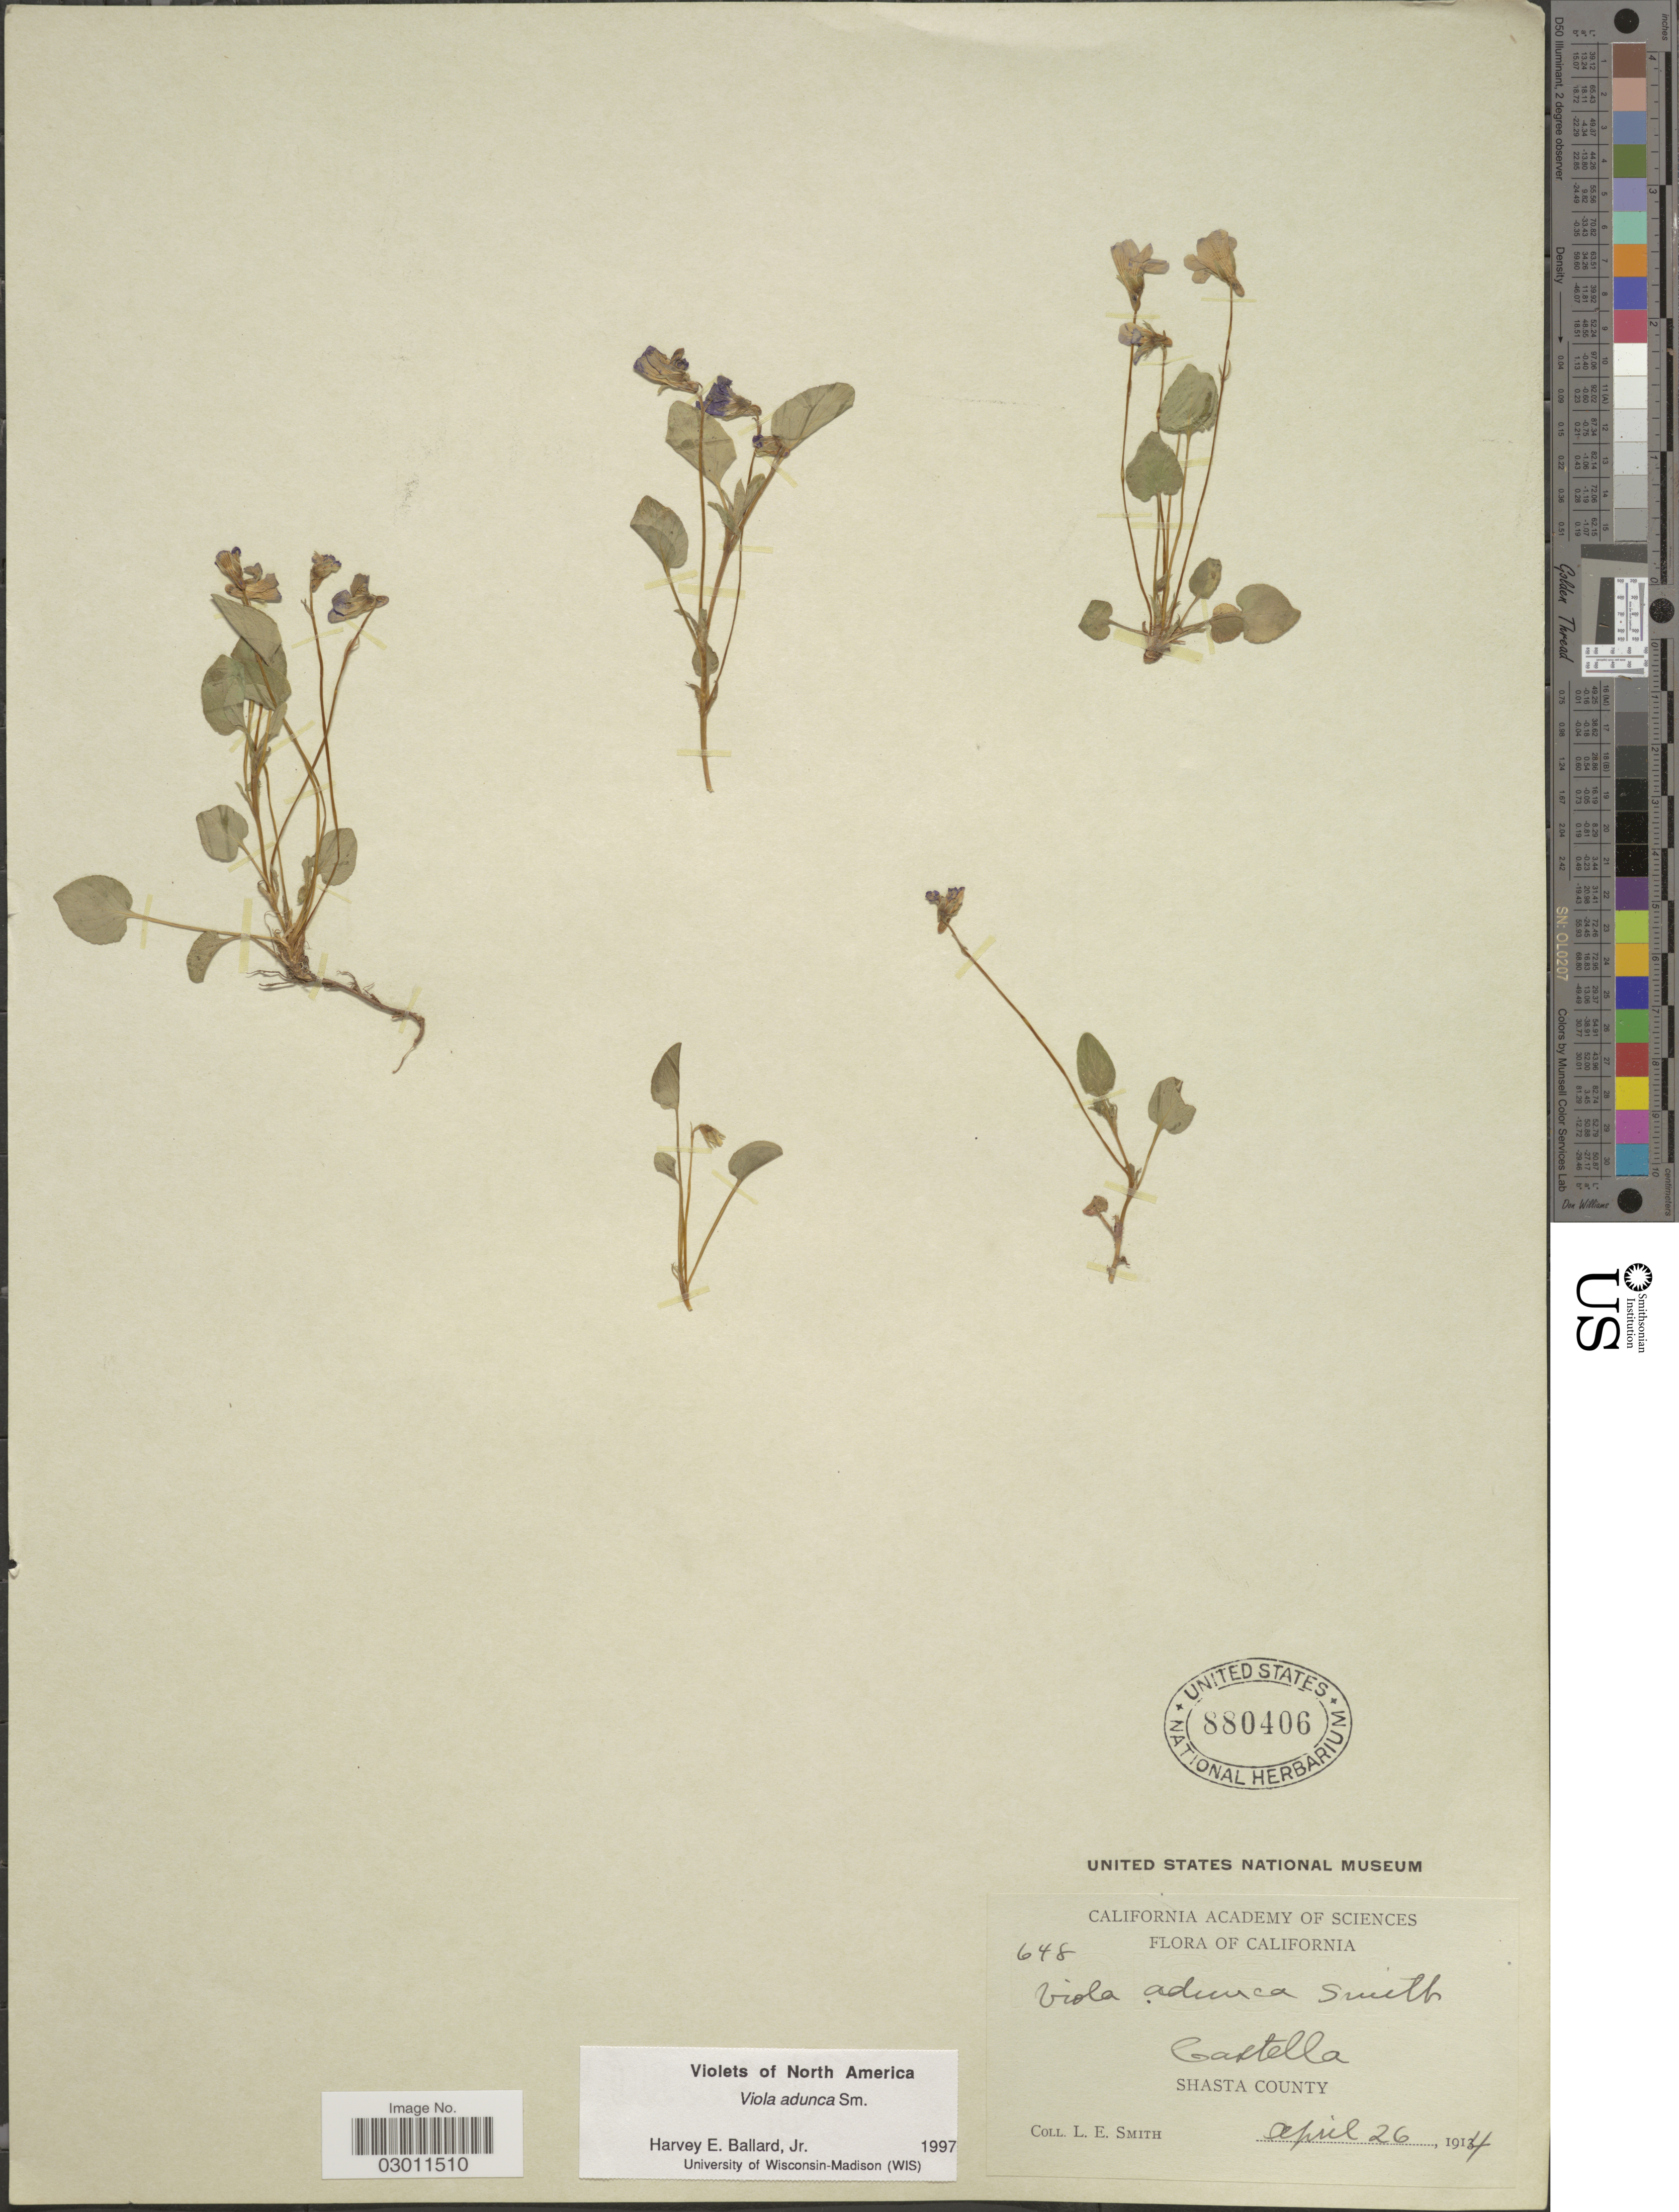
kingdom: Plantae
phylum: Tracheophyta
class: Magnoliopsida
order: Malpighiales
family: Violaceae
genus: Viola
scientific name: Viola adunca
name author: Sm.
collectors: L. E. Smith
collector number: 648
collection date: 1914-04-26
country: United States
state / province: California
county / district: Shasta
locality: Castella, Shasta County.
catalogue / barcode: US 880406